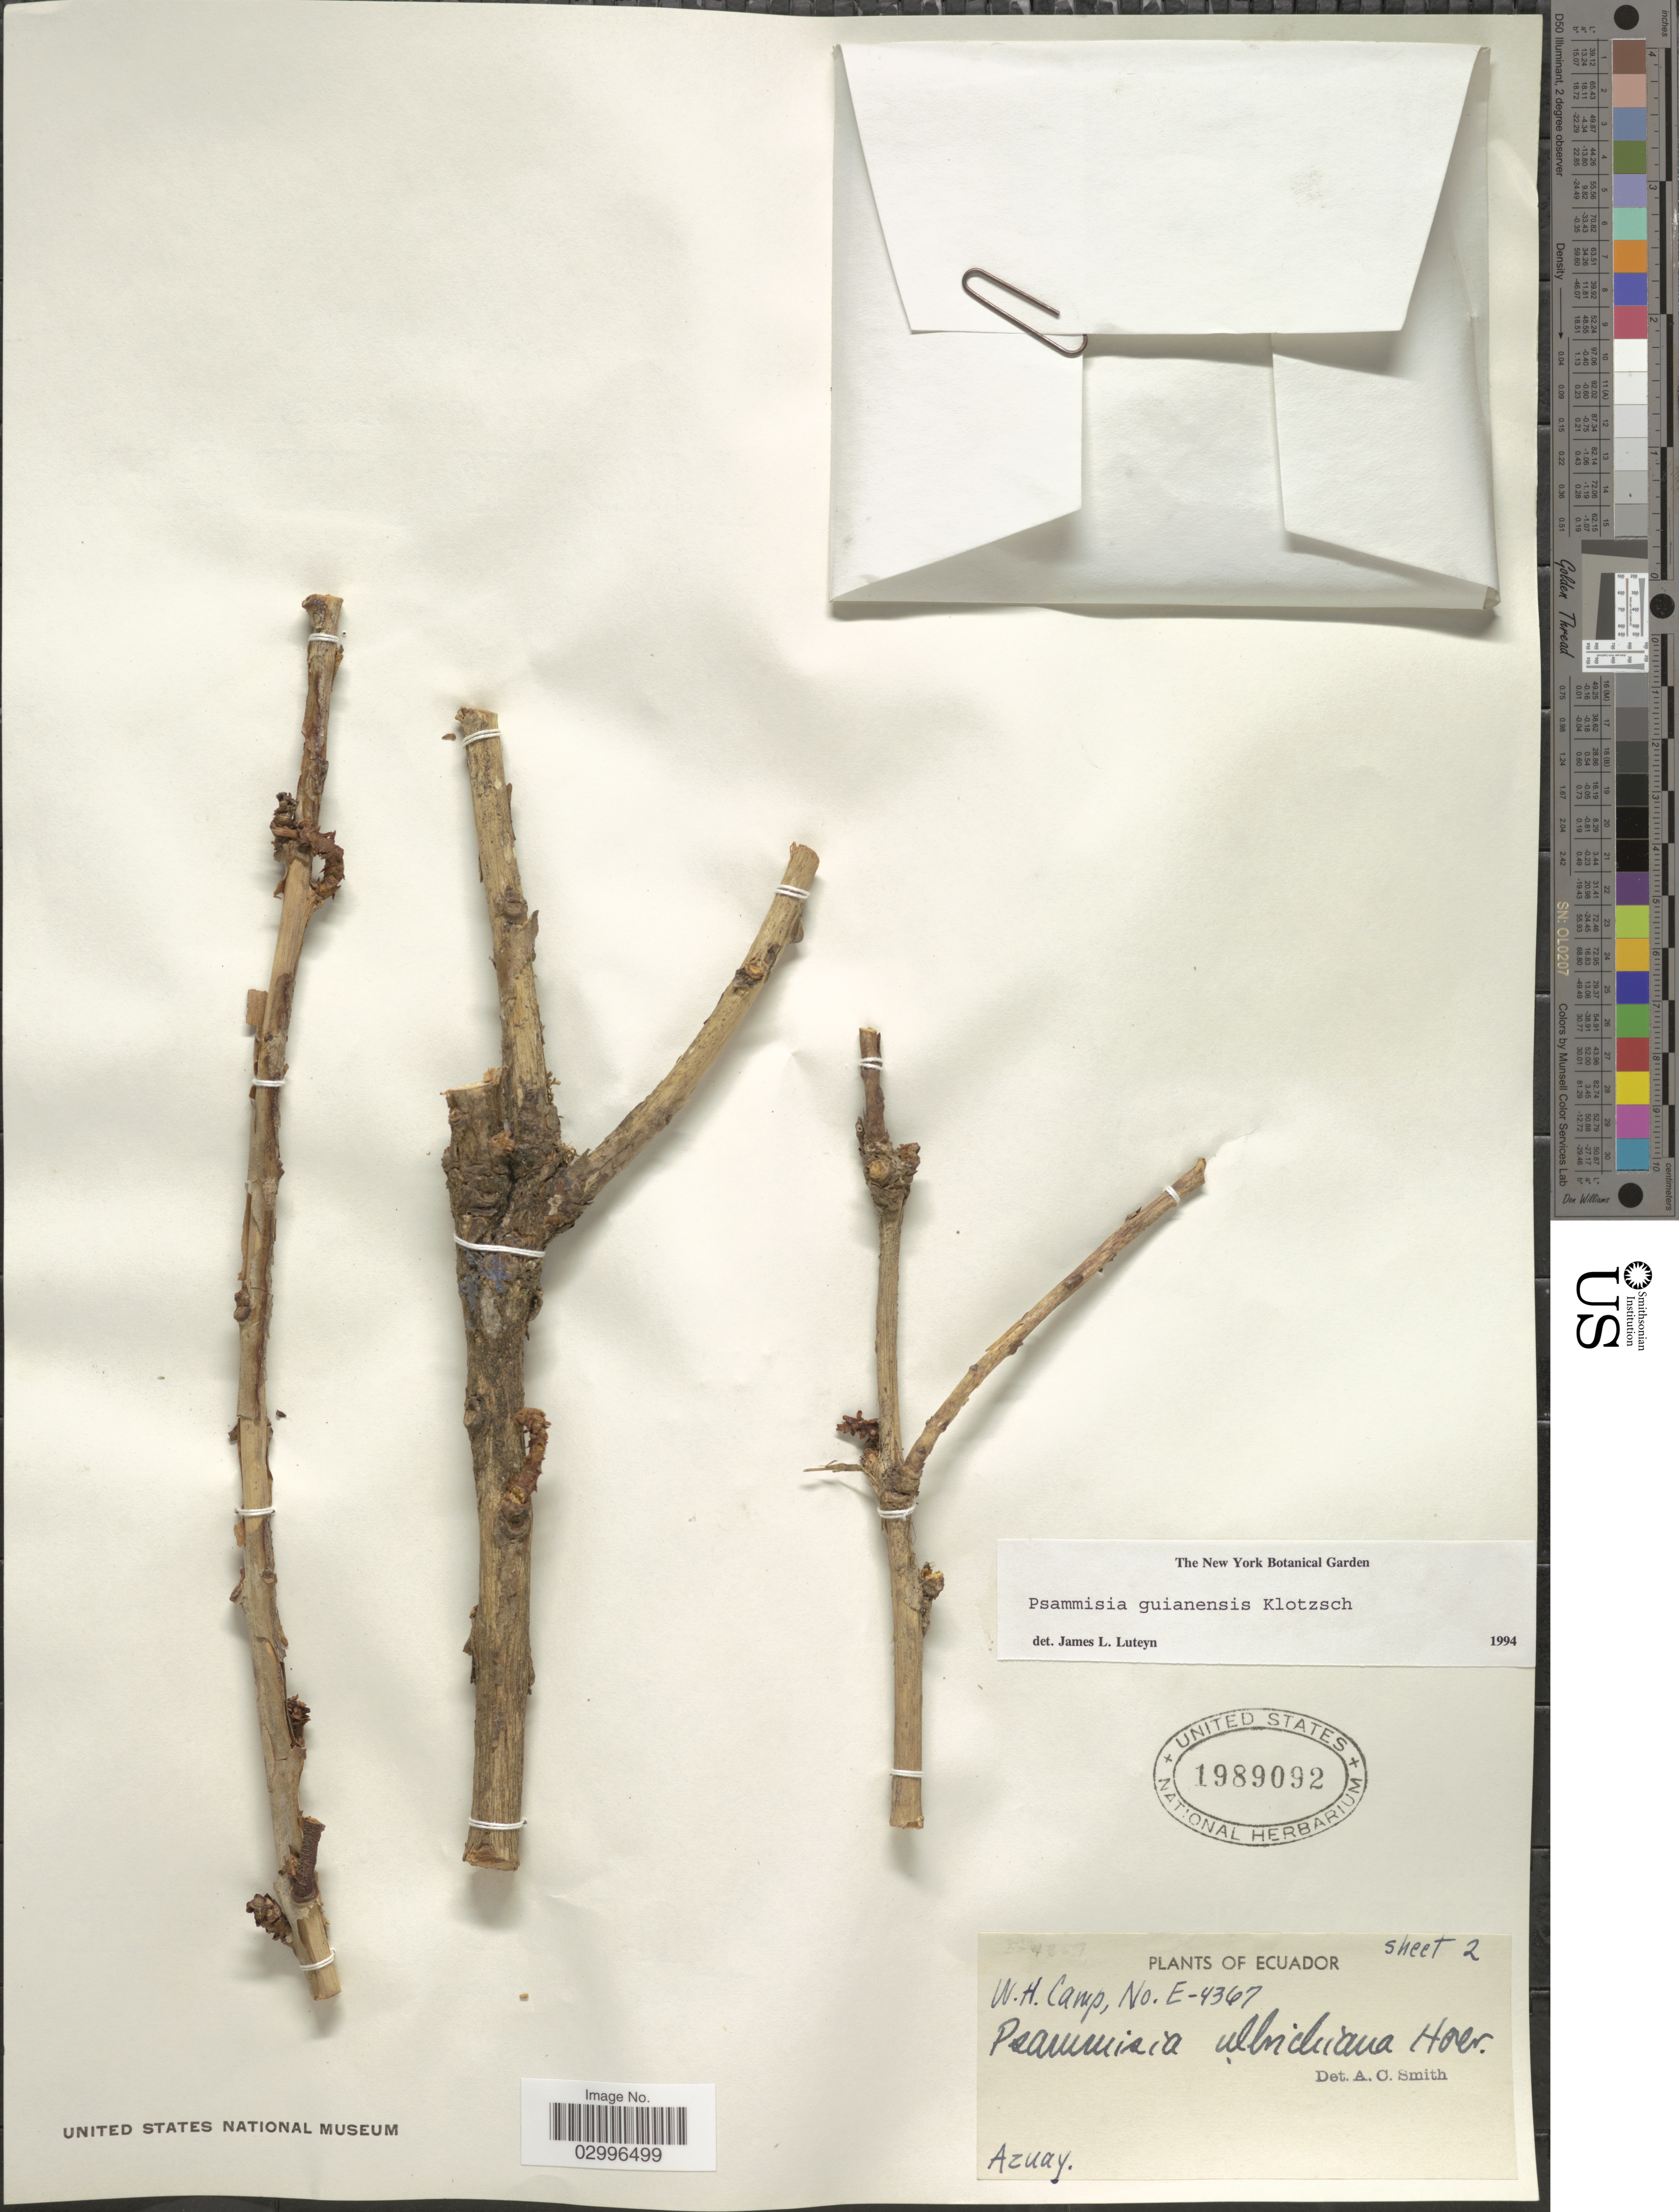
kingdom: Plantae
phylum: Tracheophyta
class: Magnoliopsida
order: Ericales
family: Ericaceae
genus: Psammisia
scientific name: Psammisia guianensis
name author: Klotzsch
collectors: W. H. Camp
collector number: E-4367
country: Ecuador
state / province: Azuay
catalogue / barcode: US 1989092